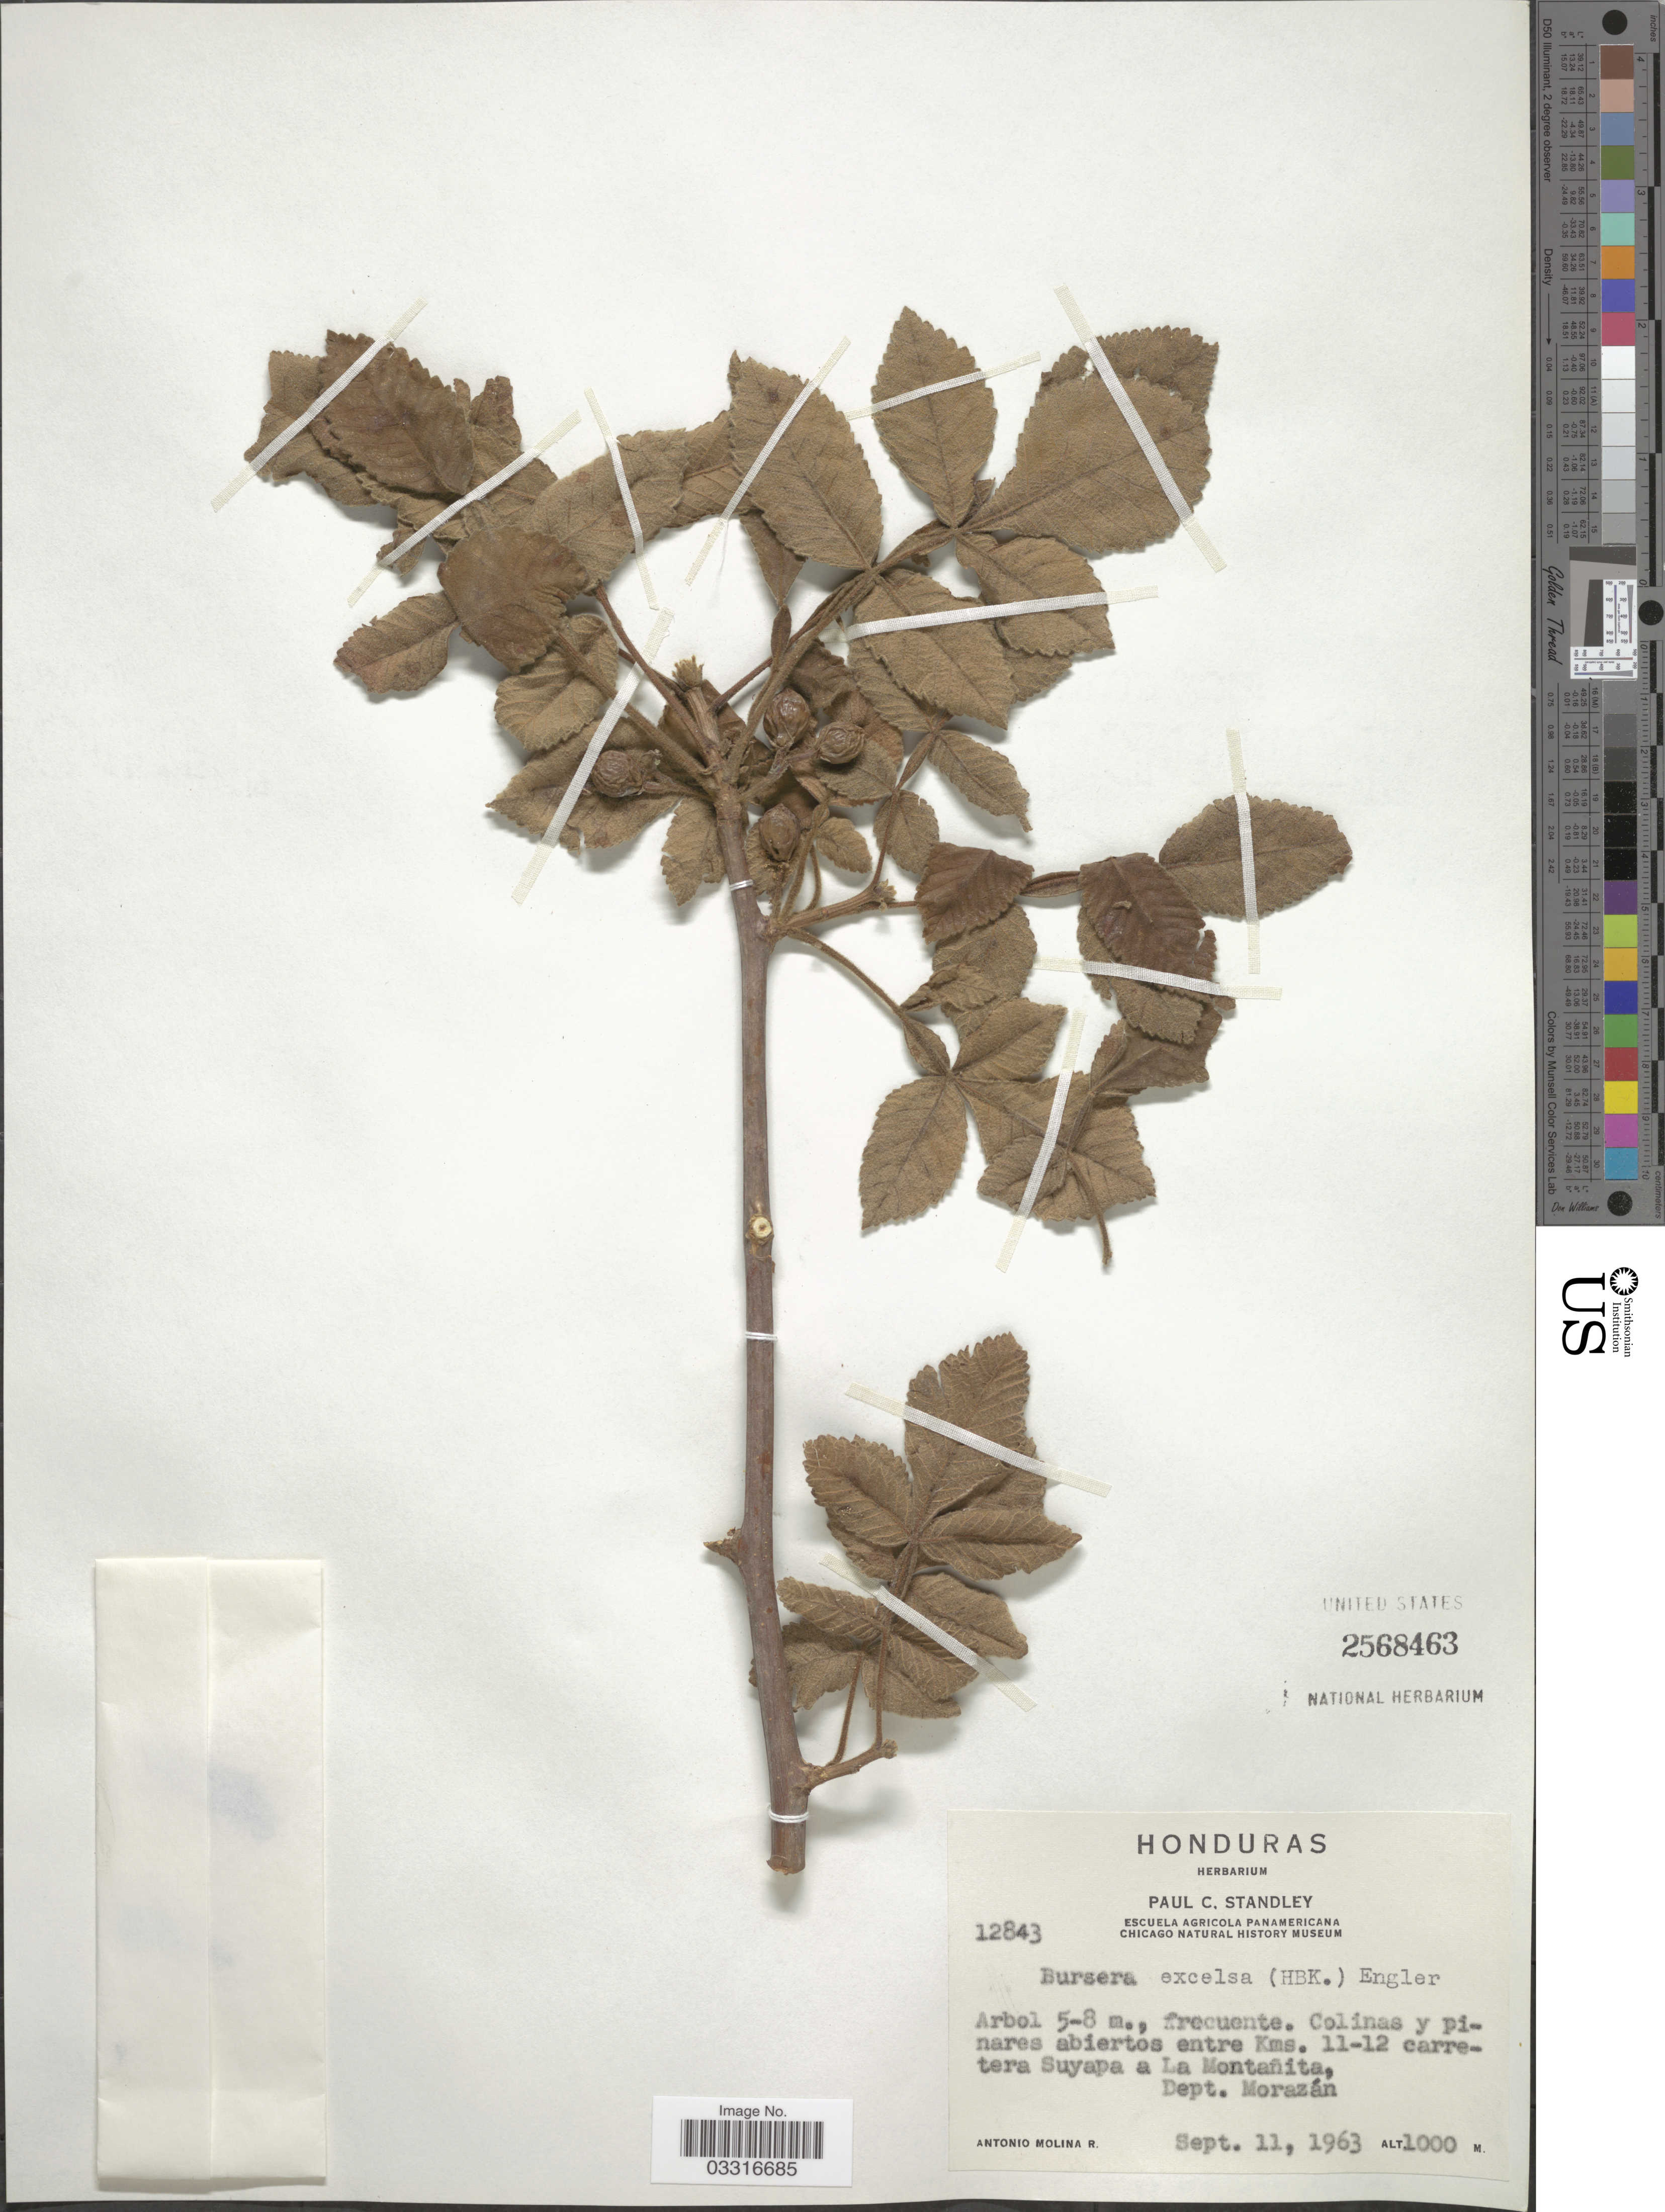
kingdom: Plantae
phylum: Tracheophyta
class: Magnoliopsida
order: Sapindales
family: Burseraceae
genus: Bursera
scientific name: Bursera excelsa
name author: (Kunth) Engl.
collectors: A. Molina R.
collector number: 12843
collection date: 1963-09-11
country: Honduras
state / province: Fco. Morazán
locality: Colinas y pinares abiertos entre Kms. 11-12 carretera Suyapa a La Montañita, Dept. Morazán.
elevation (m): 1000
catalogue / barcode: US 2568463